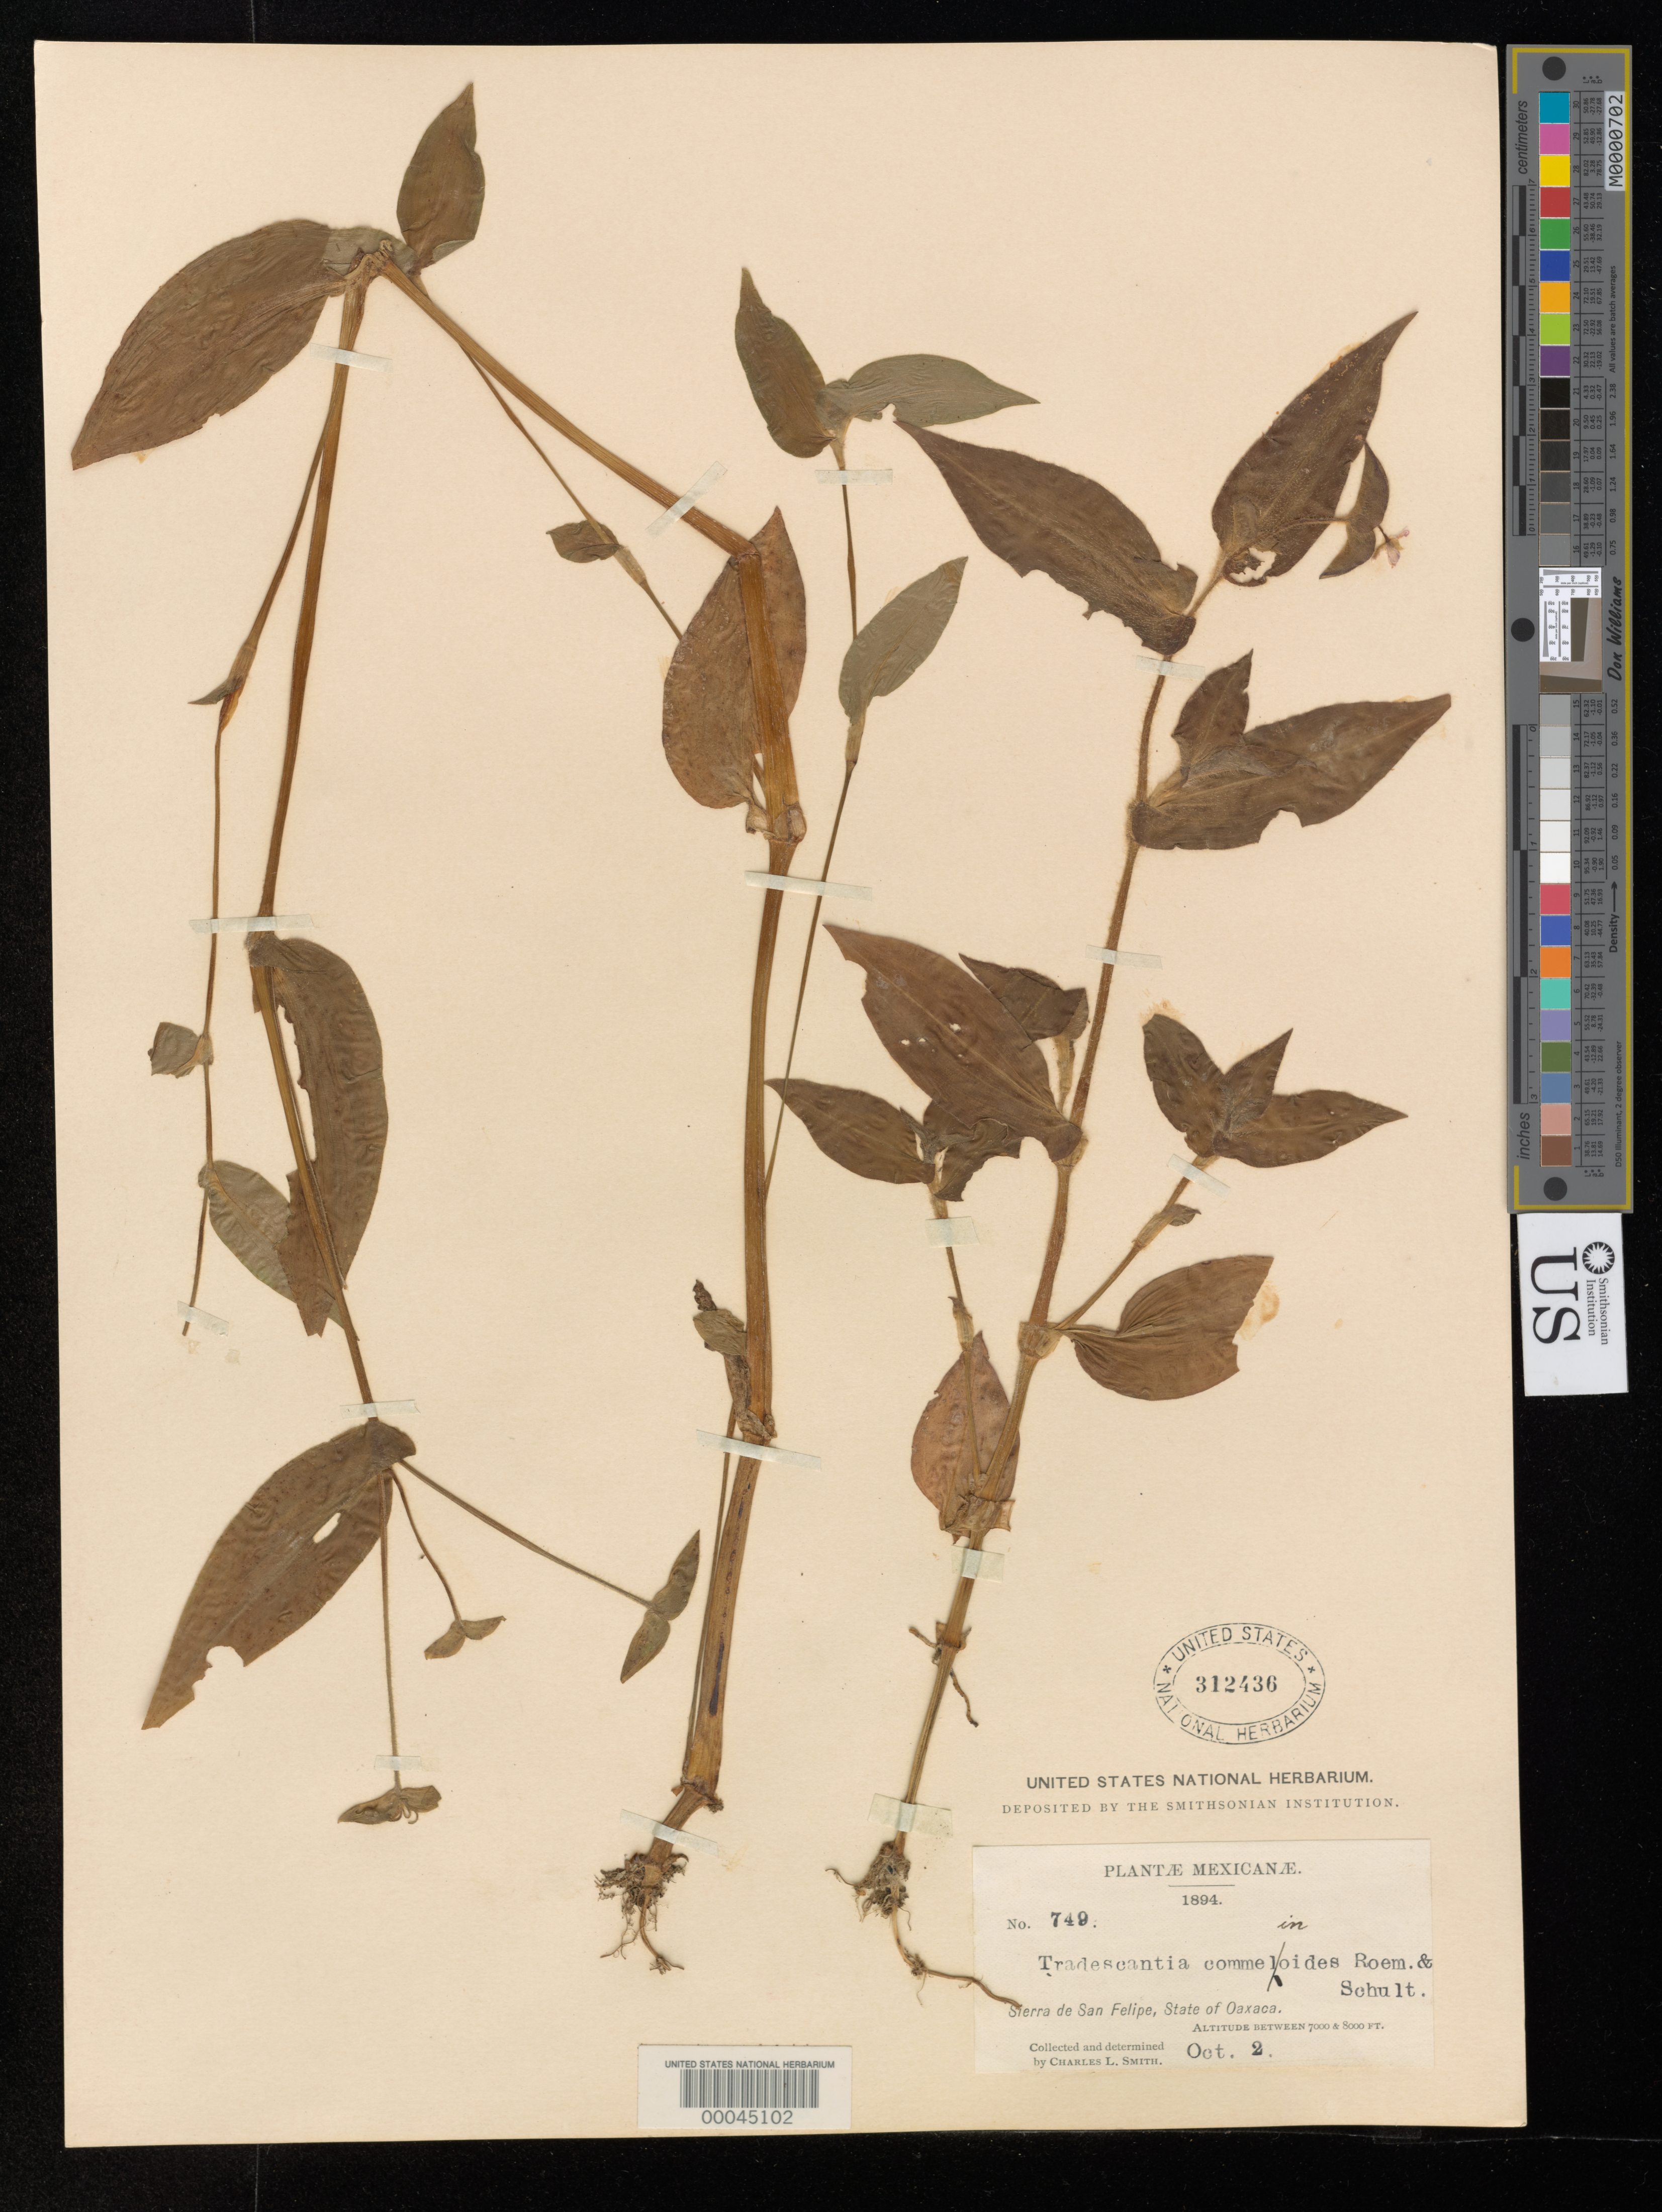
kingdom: Plantae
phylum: Tracheophyta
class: Liliopsida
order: Commelinales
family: Commelinaceae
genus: Tradescantia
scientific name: Tradescantia commelinoides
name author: Schult. & Schult. f.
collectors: C. L. Smith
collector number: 749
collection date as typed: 02 Oct 1894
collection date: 1894-10-02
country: Mexico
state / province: Oaxaca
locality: Sierra de San Felipe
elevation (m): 2135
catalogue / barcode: US 312436